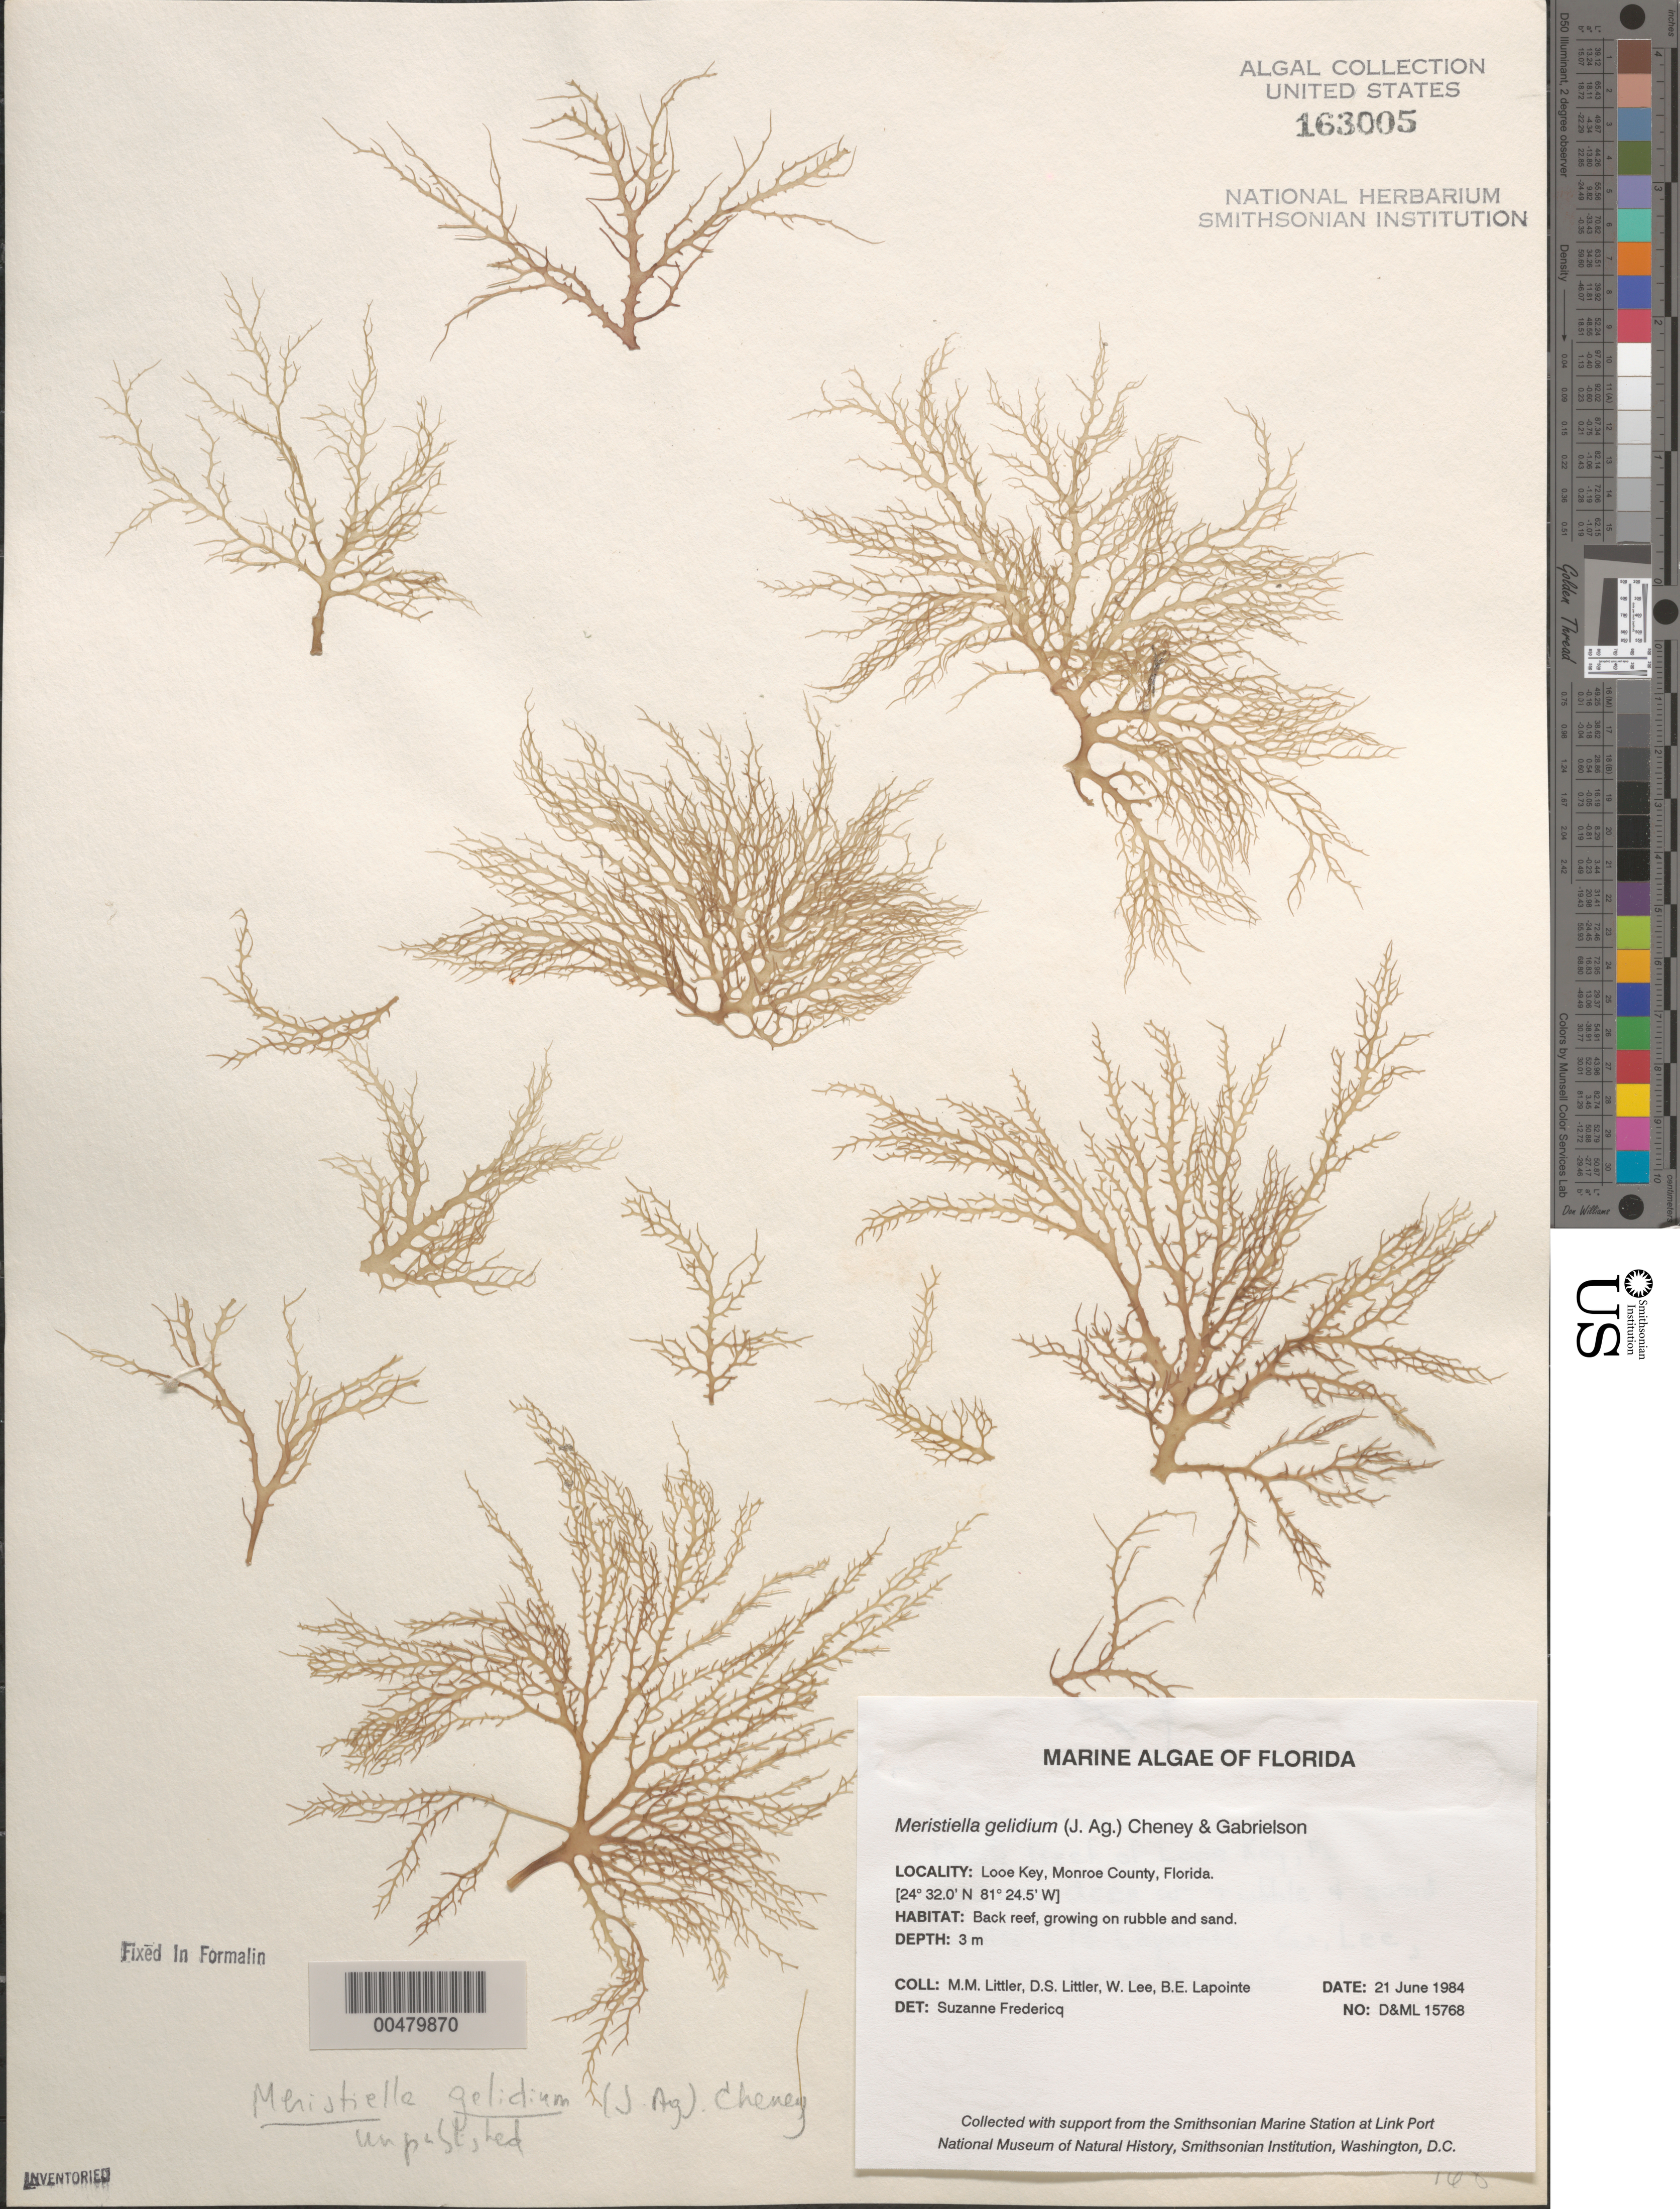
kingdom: Plantae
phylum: Rhodophyta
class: Florideophyceae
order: Gigartinales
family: Solieriaceae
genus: Meristotheca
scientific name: Meristotheca gelidium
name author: (J. Agardh) E.J. Faye & Masuda in E.J. Faye et al.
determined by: Algae name updating Project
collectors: M. M. Littler, D. S. Littler, W. Lee & B. Lapointe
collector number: D&ML 15768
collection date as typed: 21 Jun 1984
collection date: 1984-06-21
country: United States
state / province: Florida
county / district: Monroe County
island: Looe Key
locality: Looe Key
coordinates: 24 32.0' N, 81 24.5' W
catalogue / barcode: US 163005